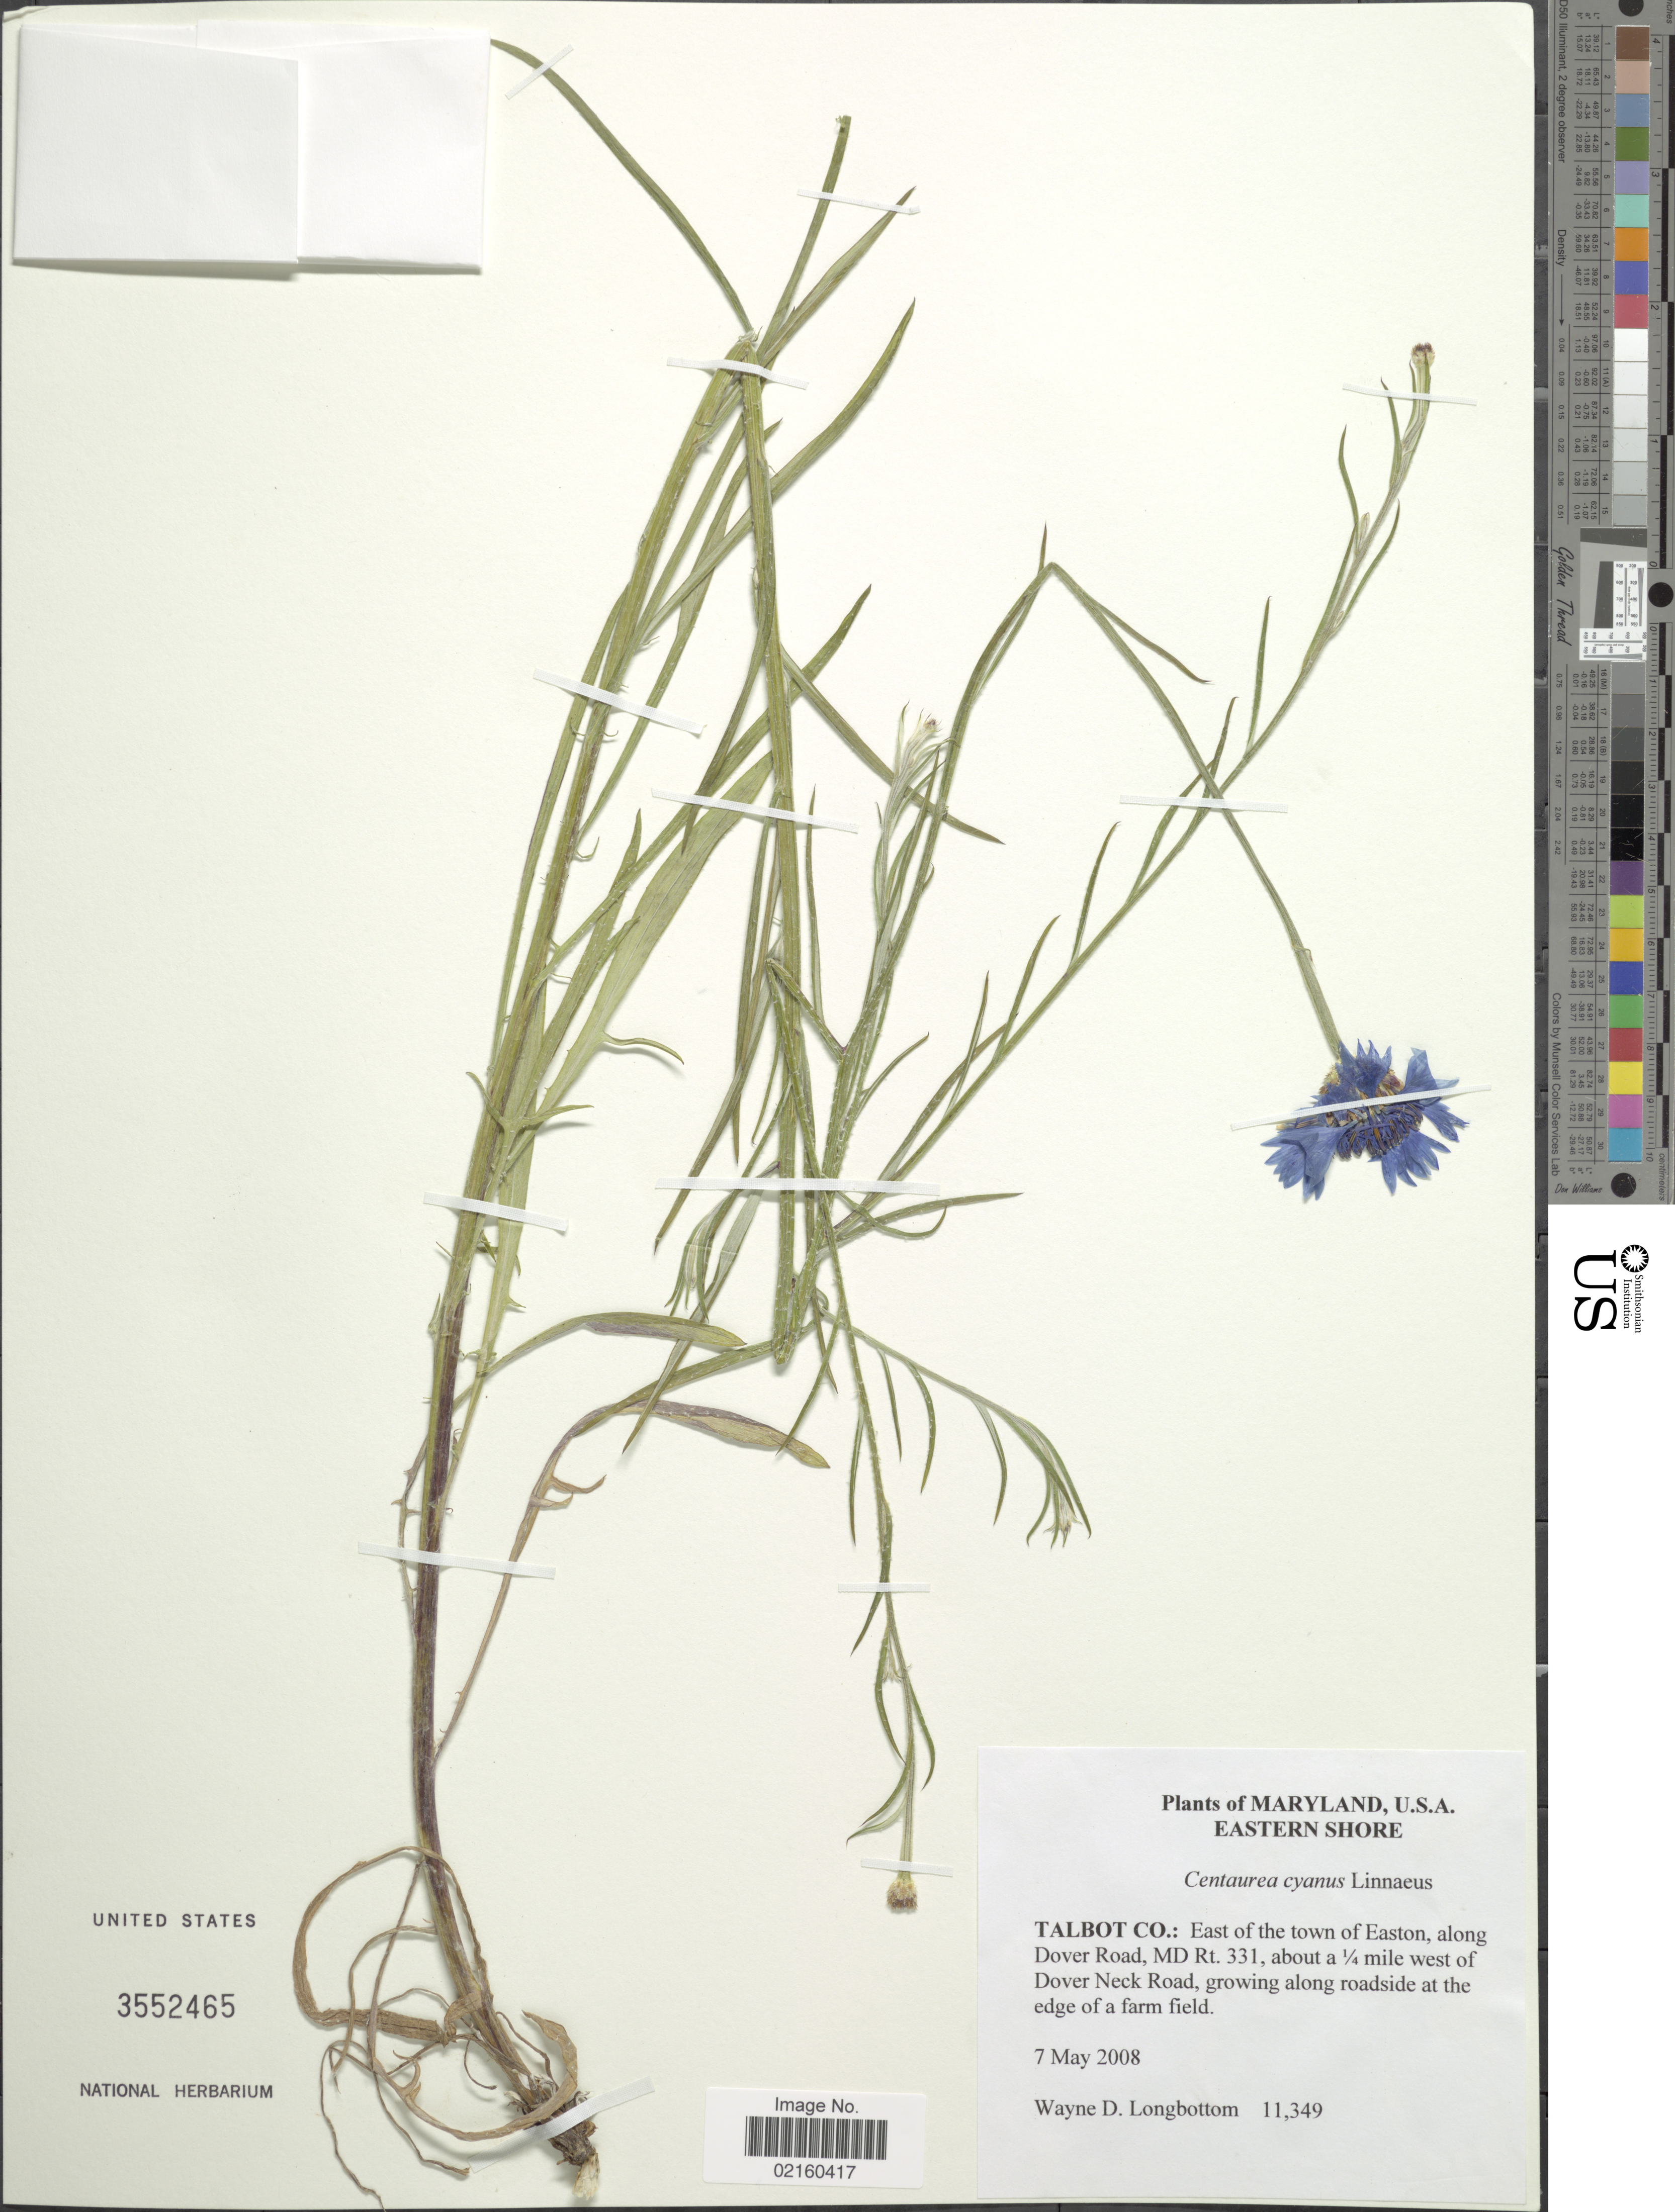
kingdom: Plantae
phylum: Tracheophyta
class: Magnoliopsida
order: Asterales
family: Asteraceae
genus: Centaurea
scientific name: Centaurea cyanus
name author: L.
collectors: W. D. Longbottom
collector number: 11349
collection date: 2008-05-07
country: United States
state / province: Maryland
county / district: Talbot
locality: U.S.A., Eastern Shore, Talbot Co., east of the town of Easton, along Dover Road, MD Rt 331, about a 1/4 mile west of Dover Neck Road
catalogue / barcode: US 3552465